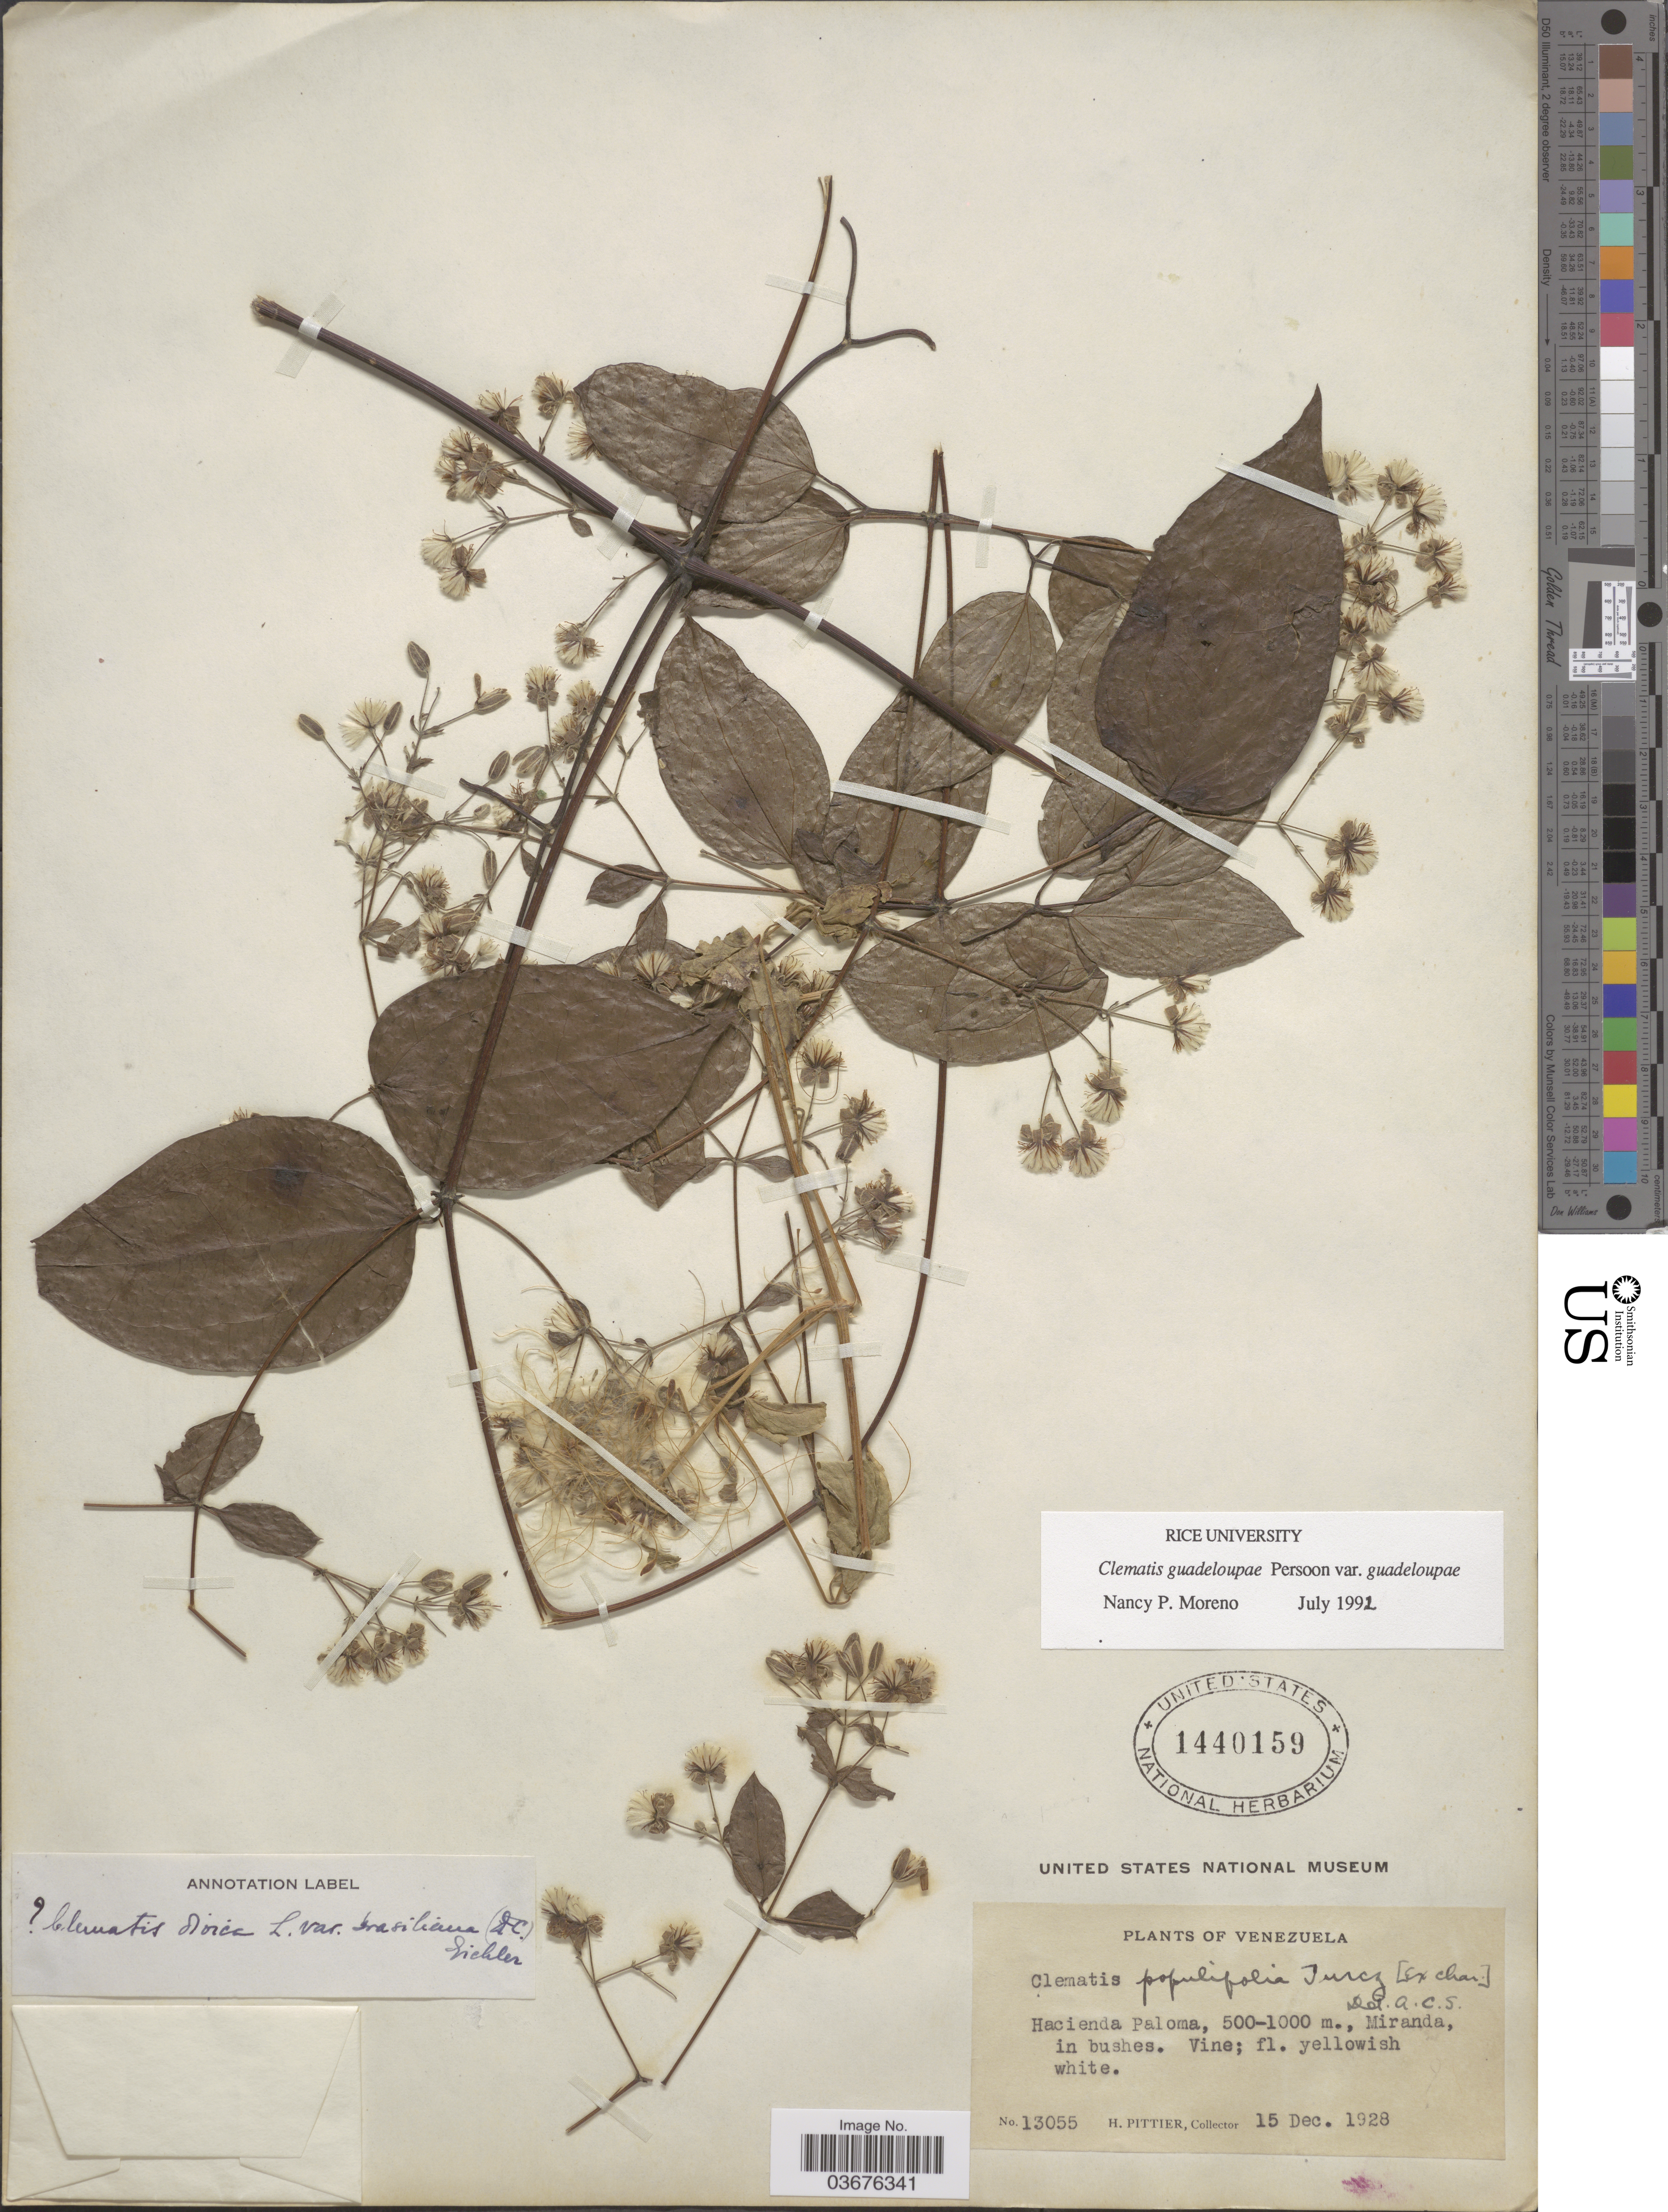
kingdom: Plantae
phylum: Tracheophyta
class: Magnoliopsida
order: Ranunculales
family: Ranunculaceae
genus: Clematis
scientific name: Clematis guadeloupae var. guadeloupae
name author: Pers.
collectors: H. F. Pittier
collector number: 13055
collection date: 1928-12-15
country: Venezuela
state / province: Miranda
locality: Hacienda Paloma.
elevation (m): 500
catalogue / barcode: US 1440159